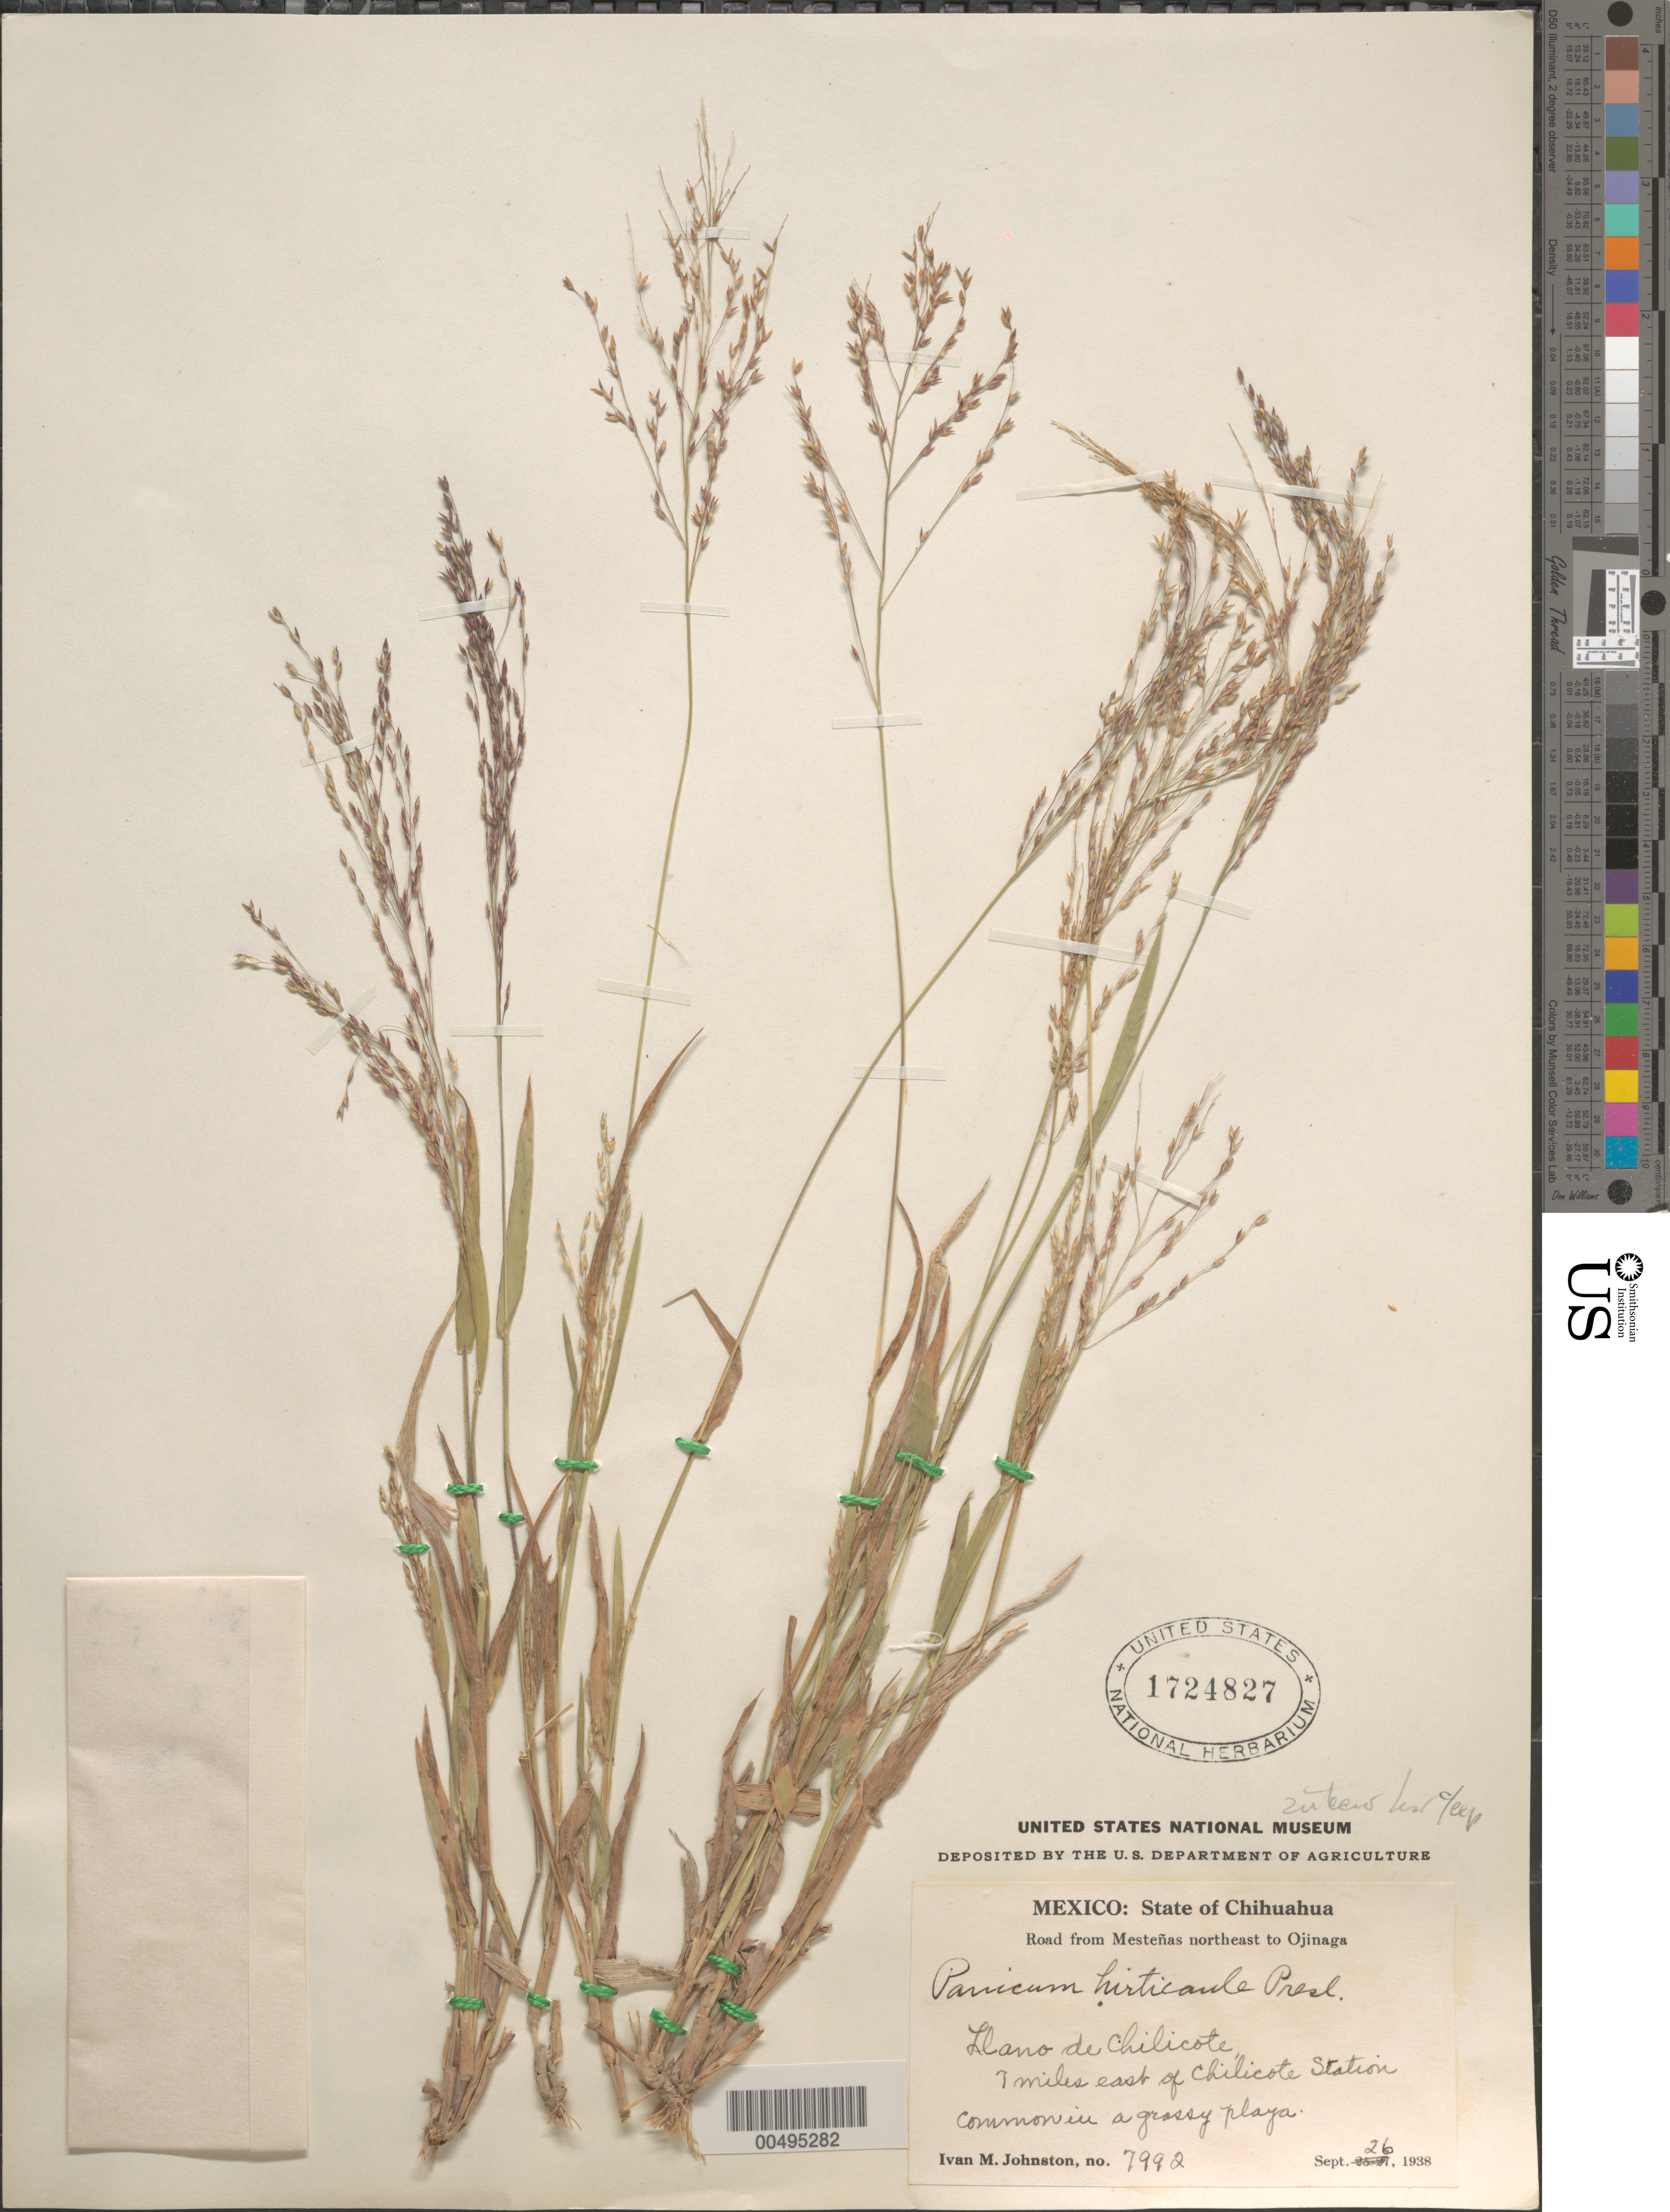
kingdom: Plantae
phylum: Tracheophyta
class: Liliopsida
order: Poales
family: Poaceae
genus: Panicum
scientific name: Panicum hirticaule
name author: J. Presl in C. Presl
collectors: I.M. Johnston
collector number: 7992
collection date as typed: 26 Sep 1938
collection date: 1938-09-26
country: Mexico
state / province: Chihuahua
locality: Rd from Mesteñas NE to Ojinaga, Llano de Chilicote, 7 mi E of Chilicote Station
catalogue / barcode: US 1724827